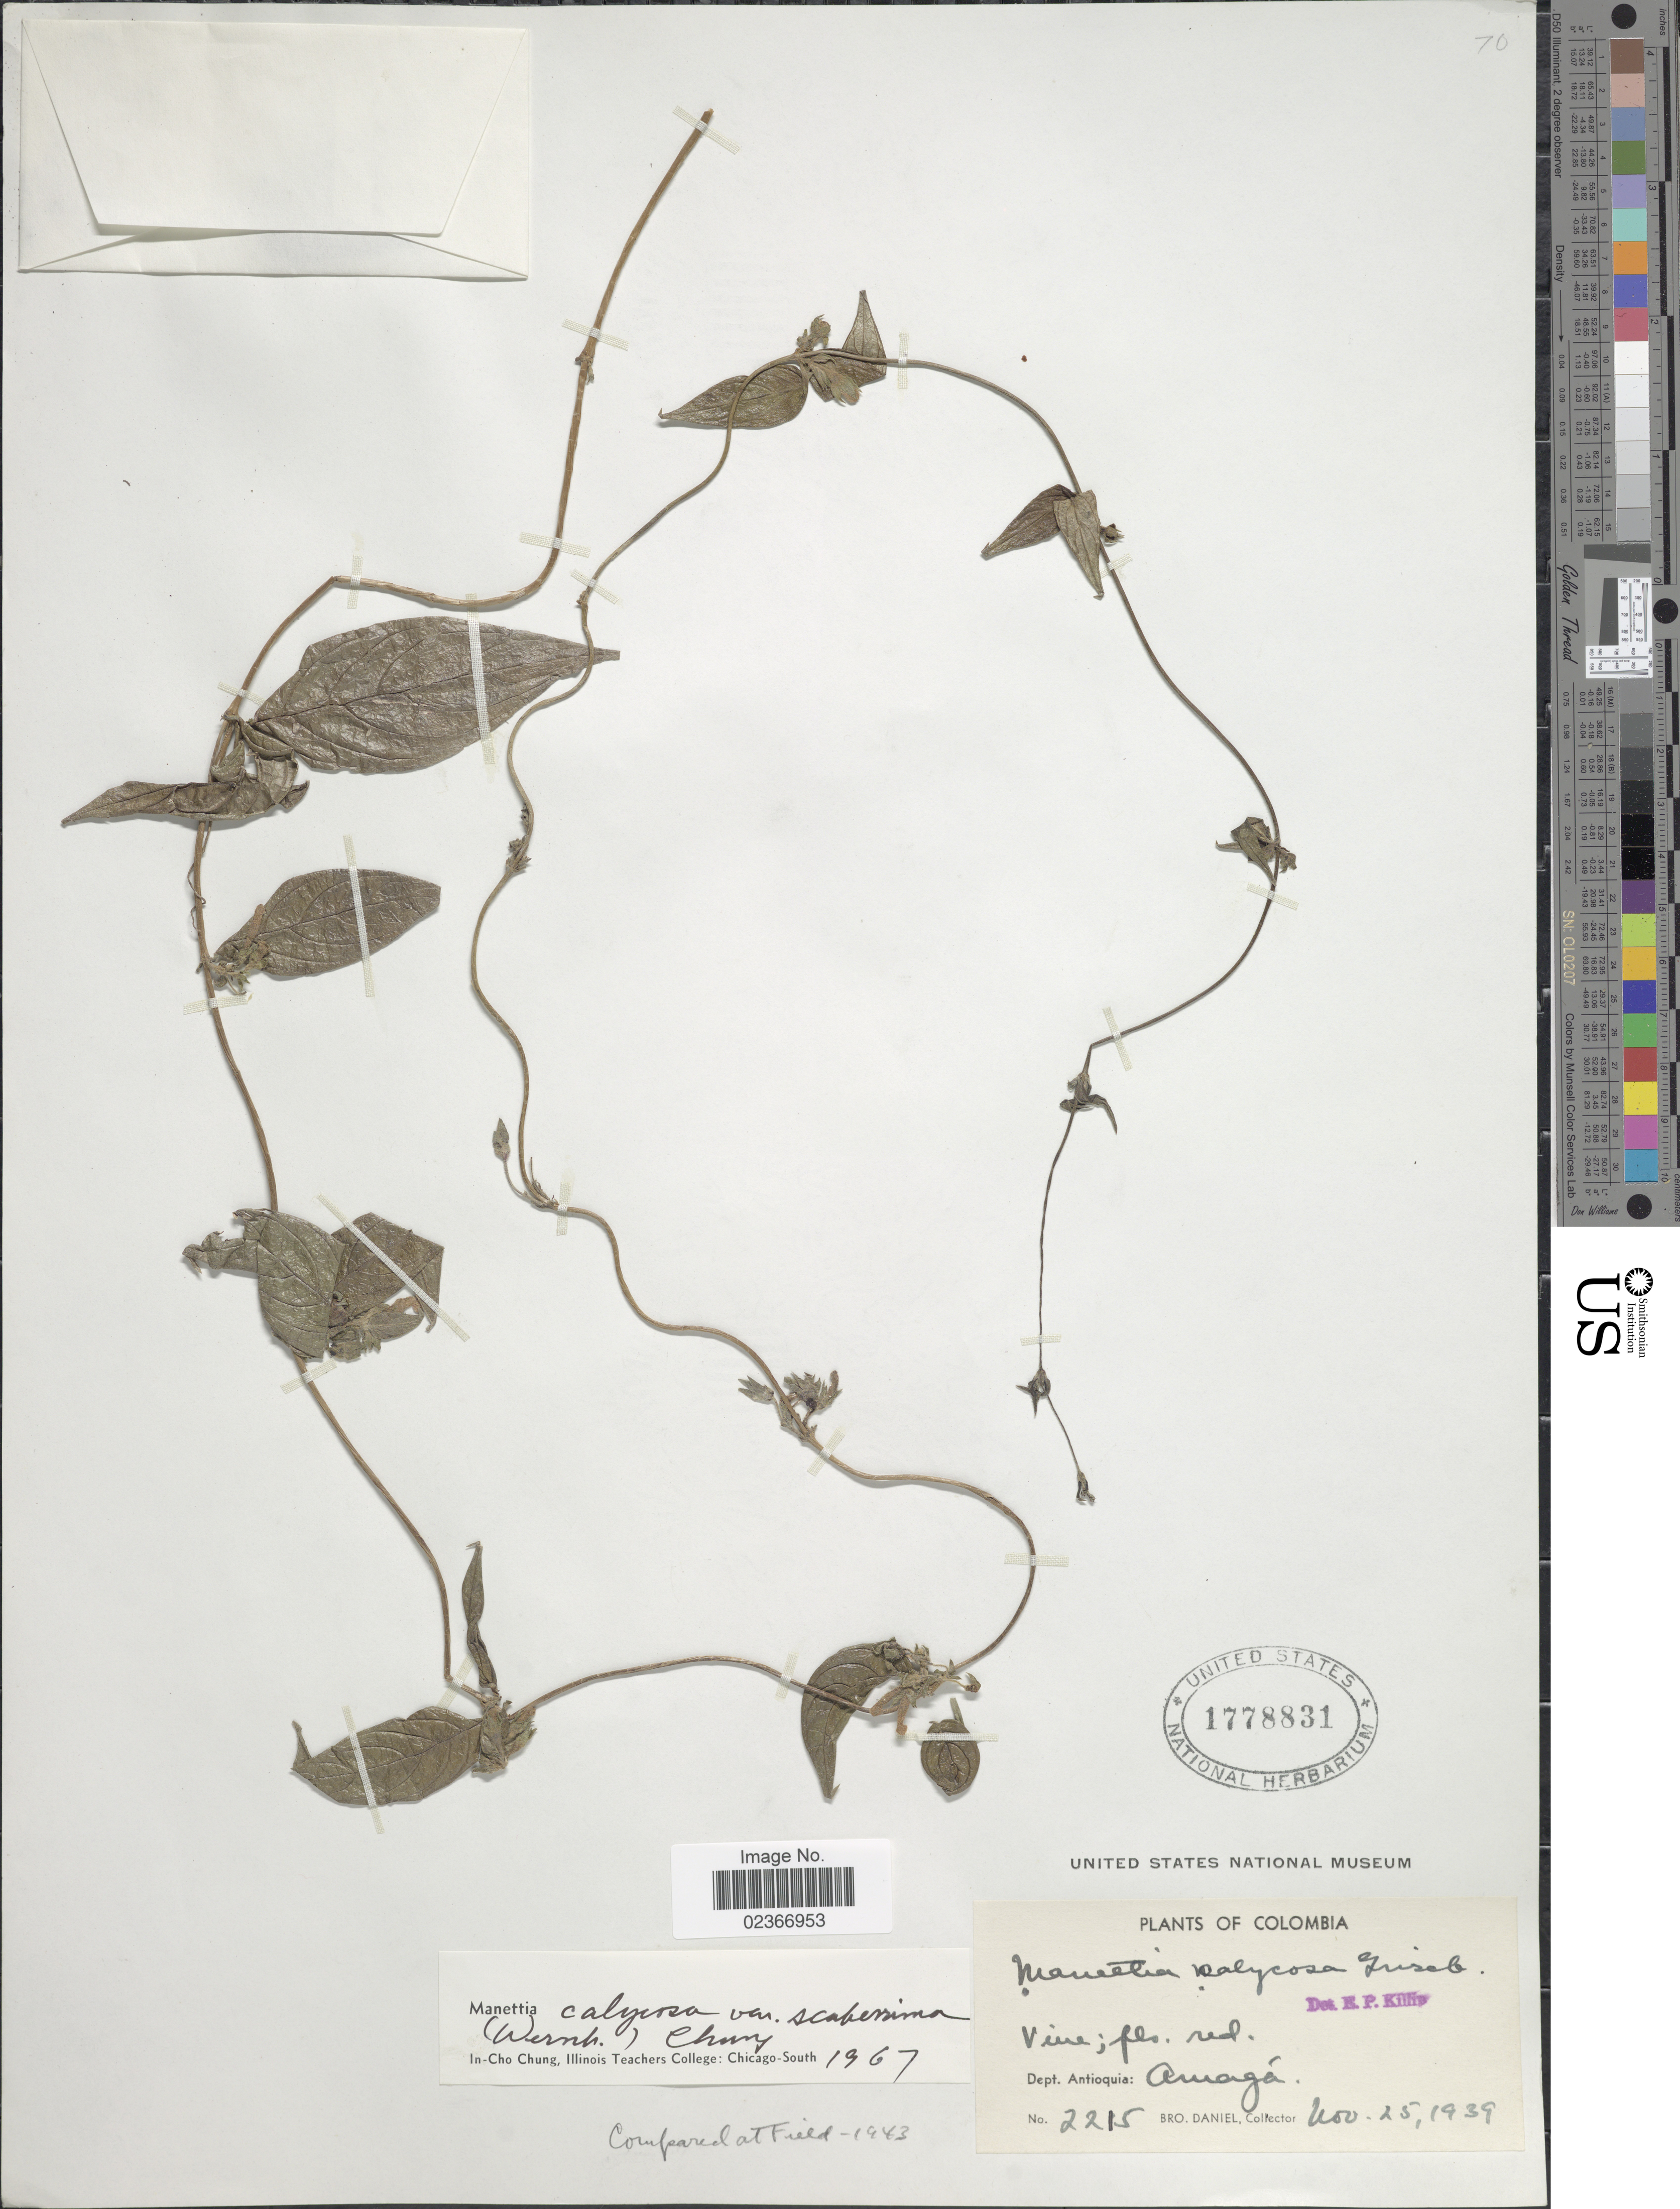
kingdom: Plantae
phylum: Tracheophyta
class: Magnoliopsida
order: Gentianales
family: Rubiaceae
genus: Manettia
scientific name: Manettia calycosa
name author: Griseb.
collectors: Bro. Daniel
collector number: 2215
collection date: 1939-12-25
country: Colombia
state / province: Antioquia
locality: Dept. Antioquia: Amaga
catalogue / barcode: US 1778831